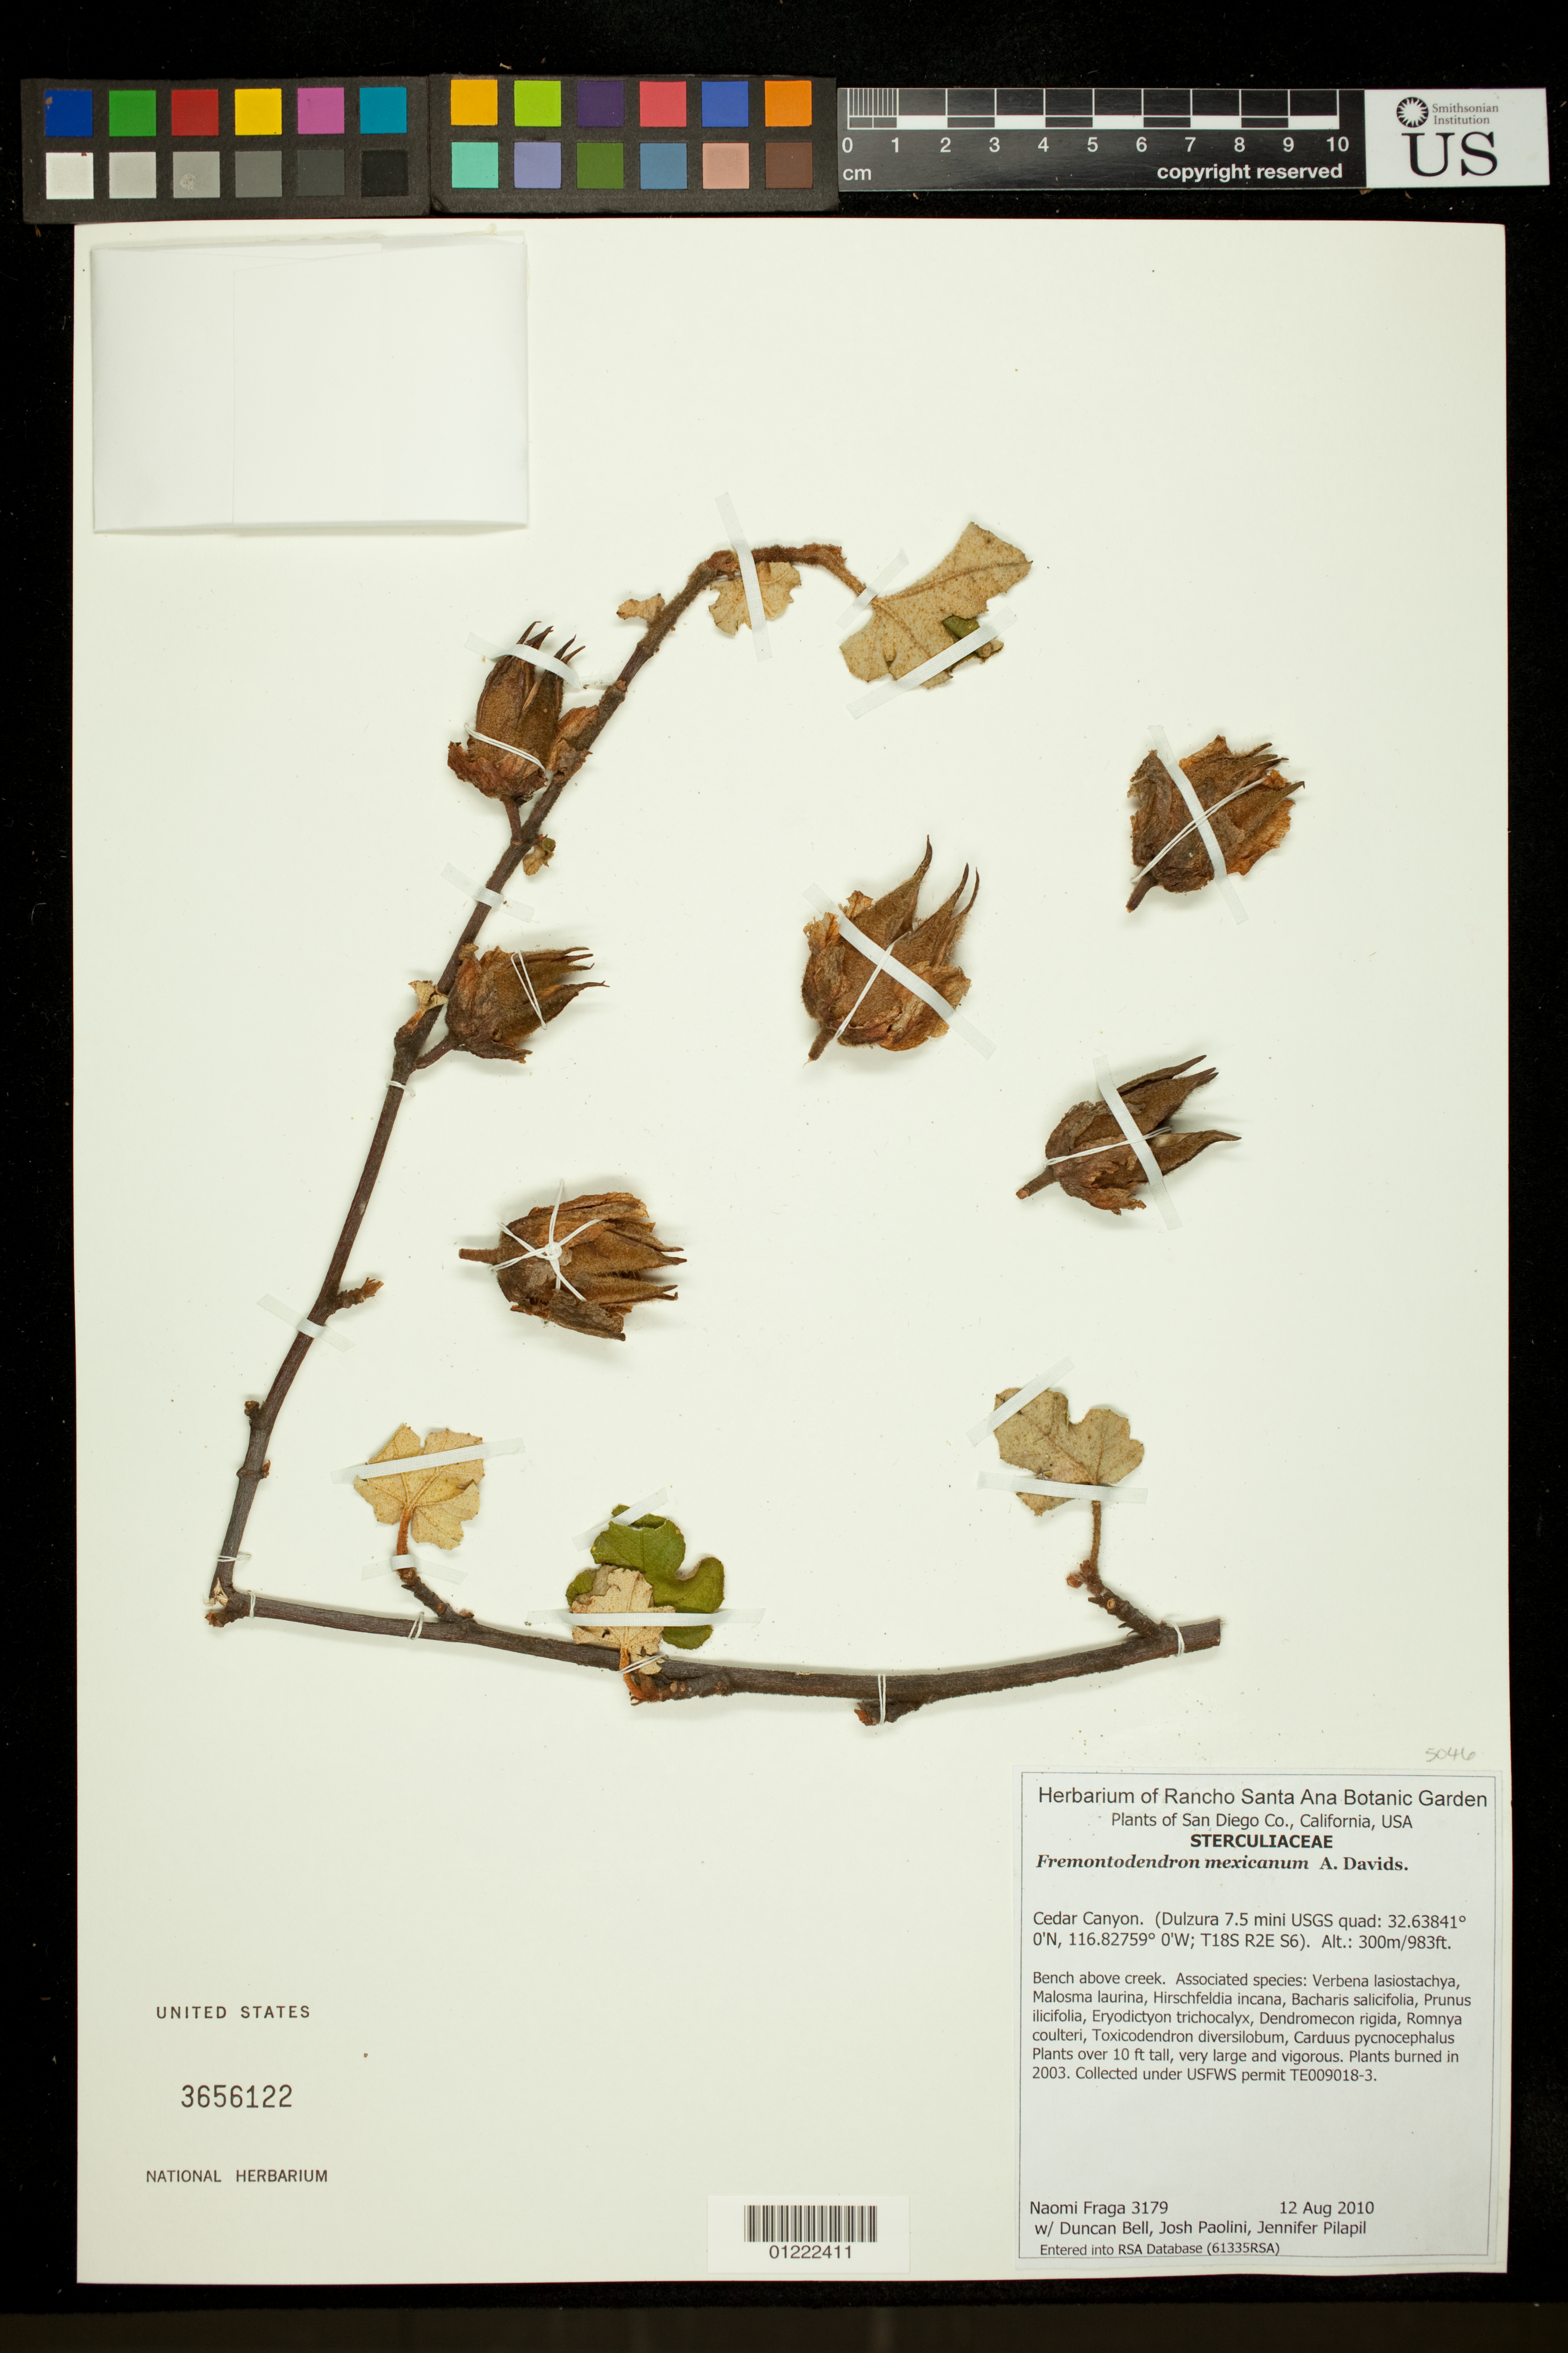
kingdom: Plantae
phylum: Tracheophyta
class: Magnoliopsida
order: Malvales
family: Malvaceae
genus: Fremontodendron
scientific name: Fremontodendron mexicanum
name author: Davidson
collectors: N. Fraga, D. S. Bell, J. Paolini & J. Pilapil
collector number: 3179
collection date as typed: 8/12/2010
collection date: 2010-08-12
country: United States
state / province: California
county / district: San Diego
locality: Cedar Canyon ( Dulzura 7.5 mini USGS quad T18SR2E S6), San Diego Co.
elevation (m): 300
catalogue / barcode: US 3656122